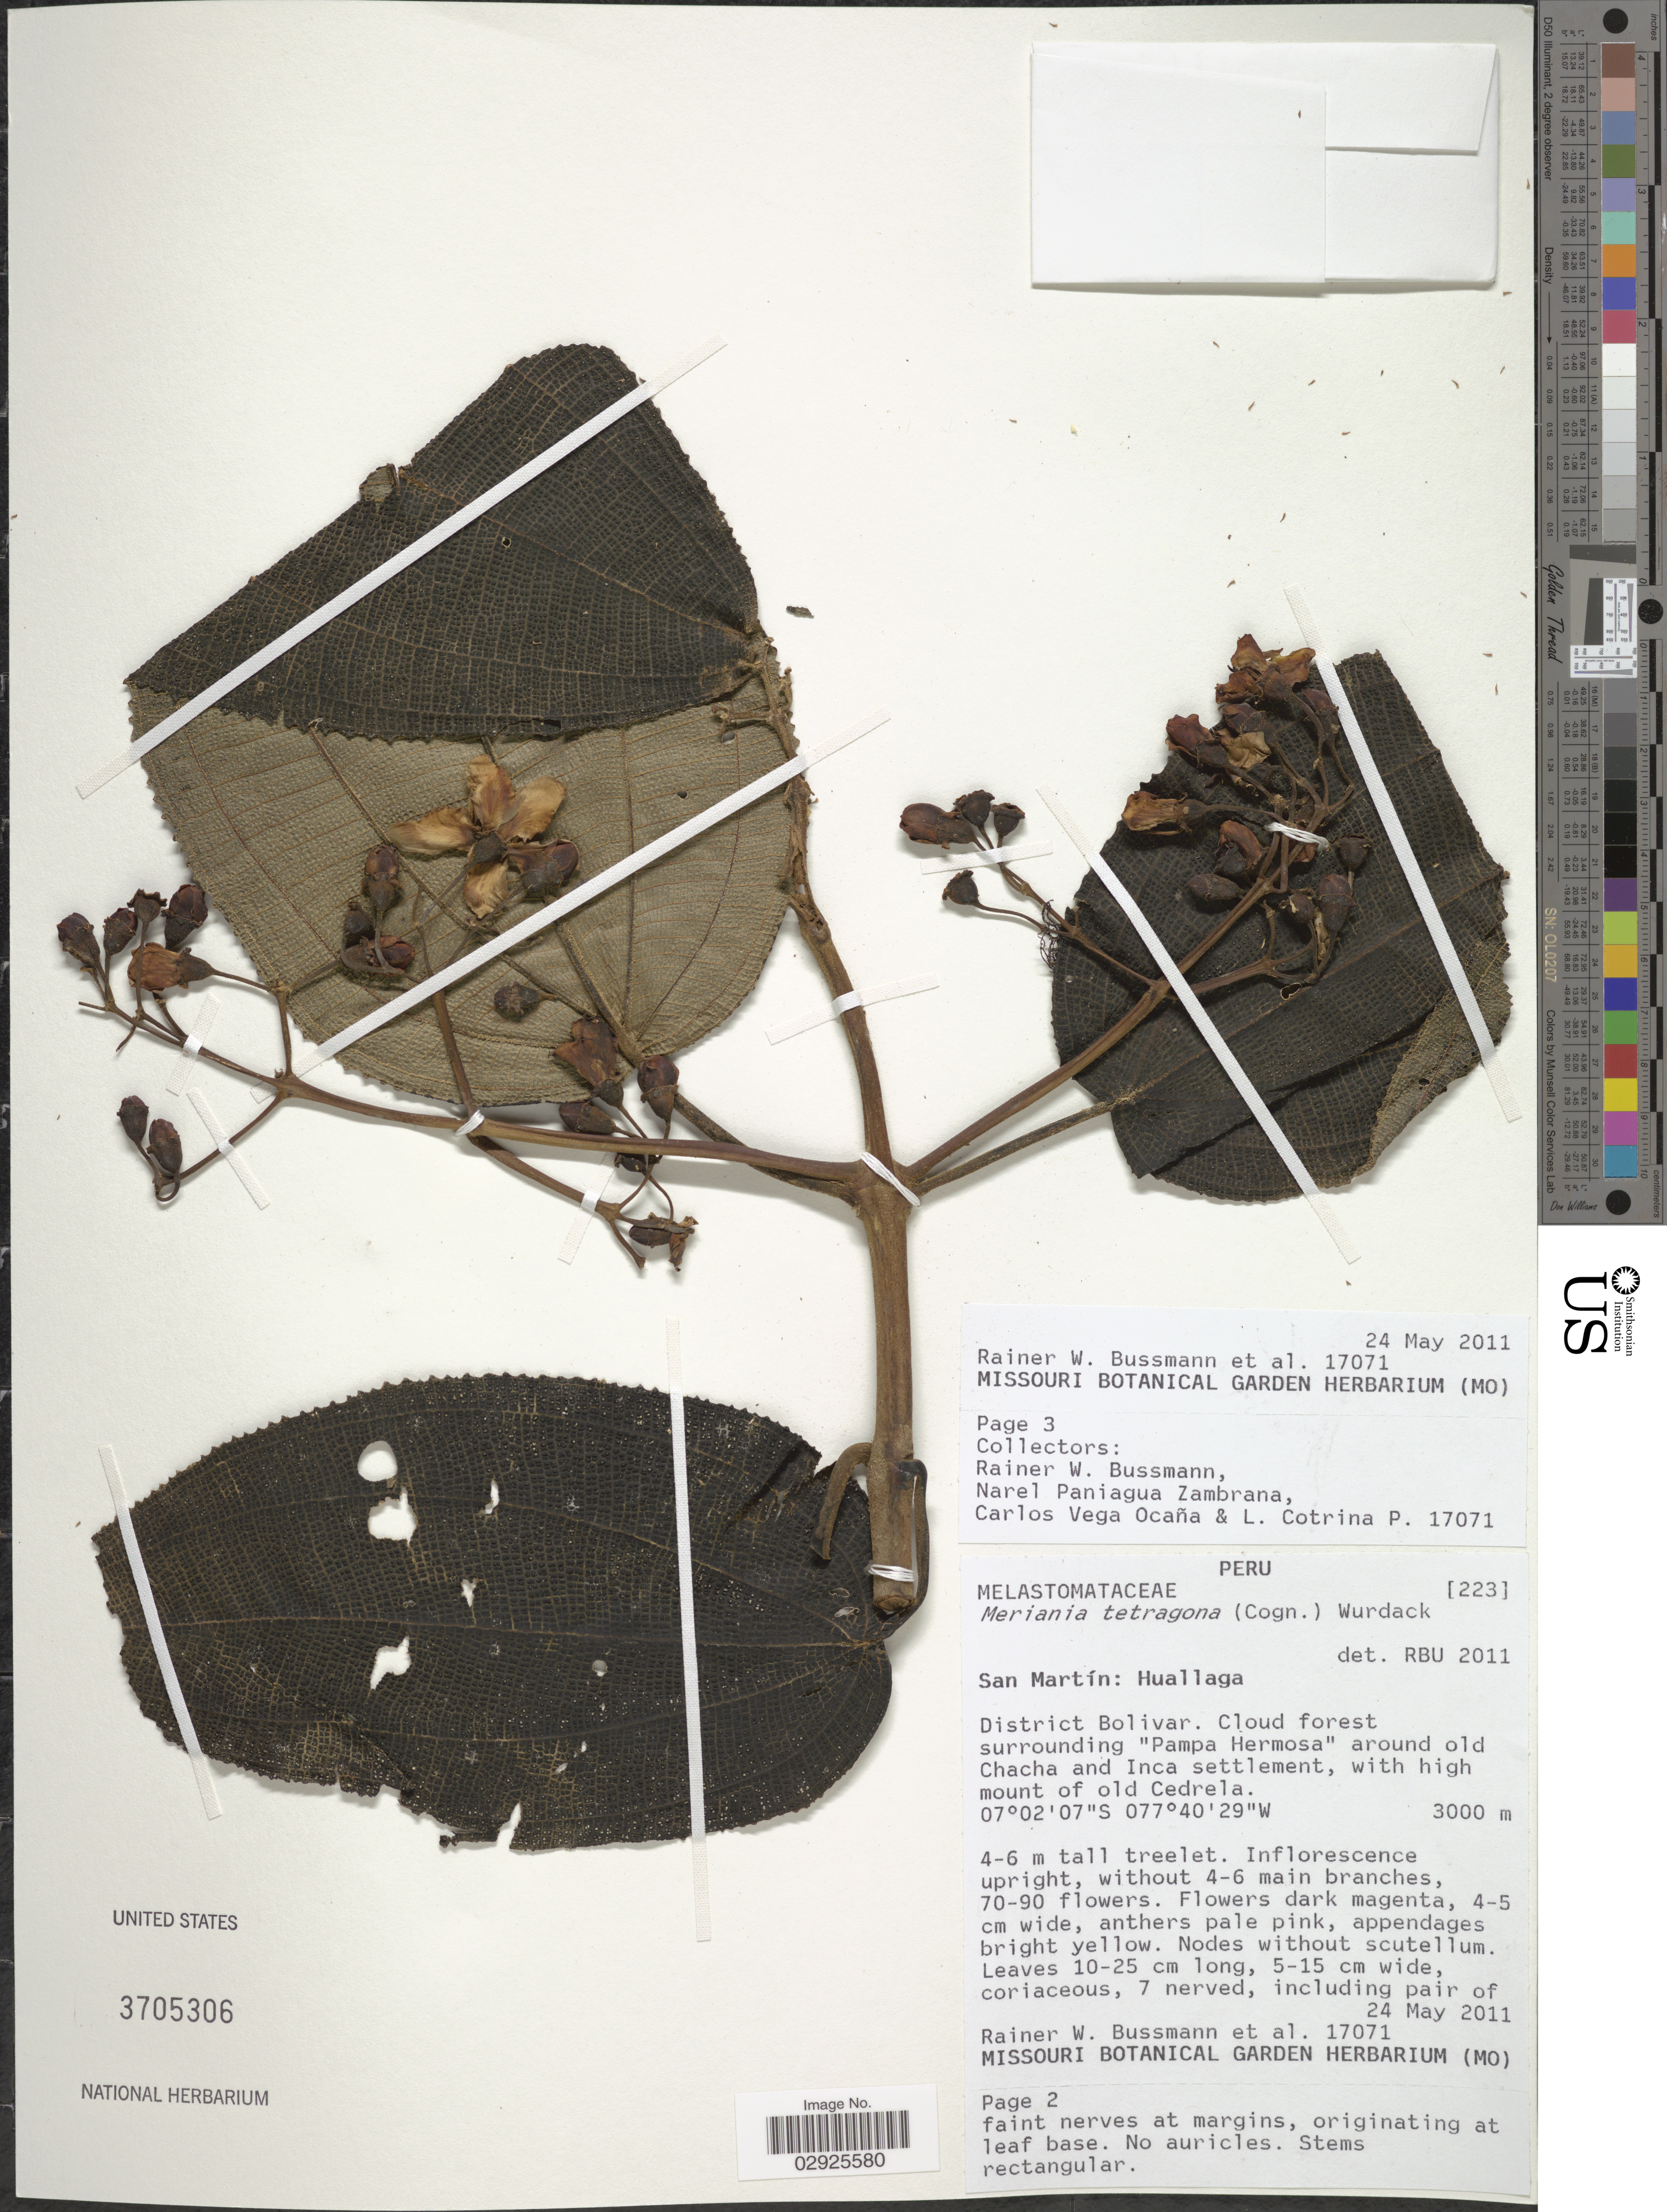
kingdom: Plantae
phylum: Tracheophyta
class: Magnoliopsida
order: Myrtales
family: Melastomataceae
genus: Meriania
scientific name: Meriania tetragona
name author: (Cogn.) Wurdack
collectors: R. W. Bussmann & et al.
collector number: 17071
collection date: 2011-05-24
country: Peru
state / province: San Martín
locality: Huallaga, District Bolivar, Cloud forest surrounding "Pampa Hermosa", around old Chacha and Inca settlement, with high mount of old Cedrela.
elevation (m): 3000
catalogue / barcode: US 3705306